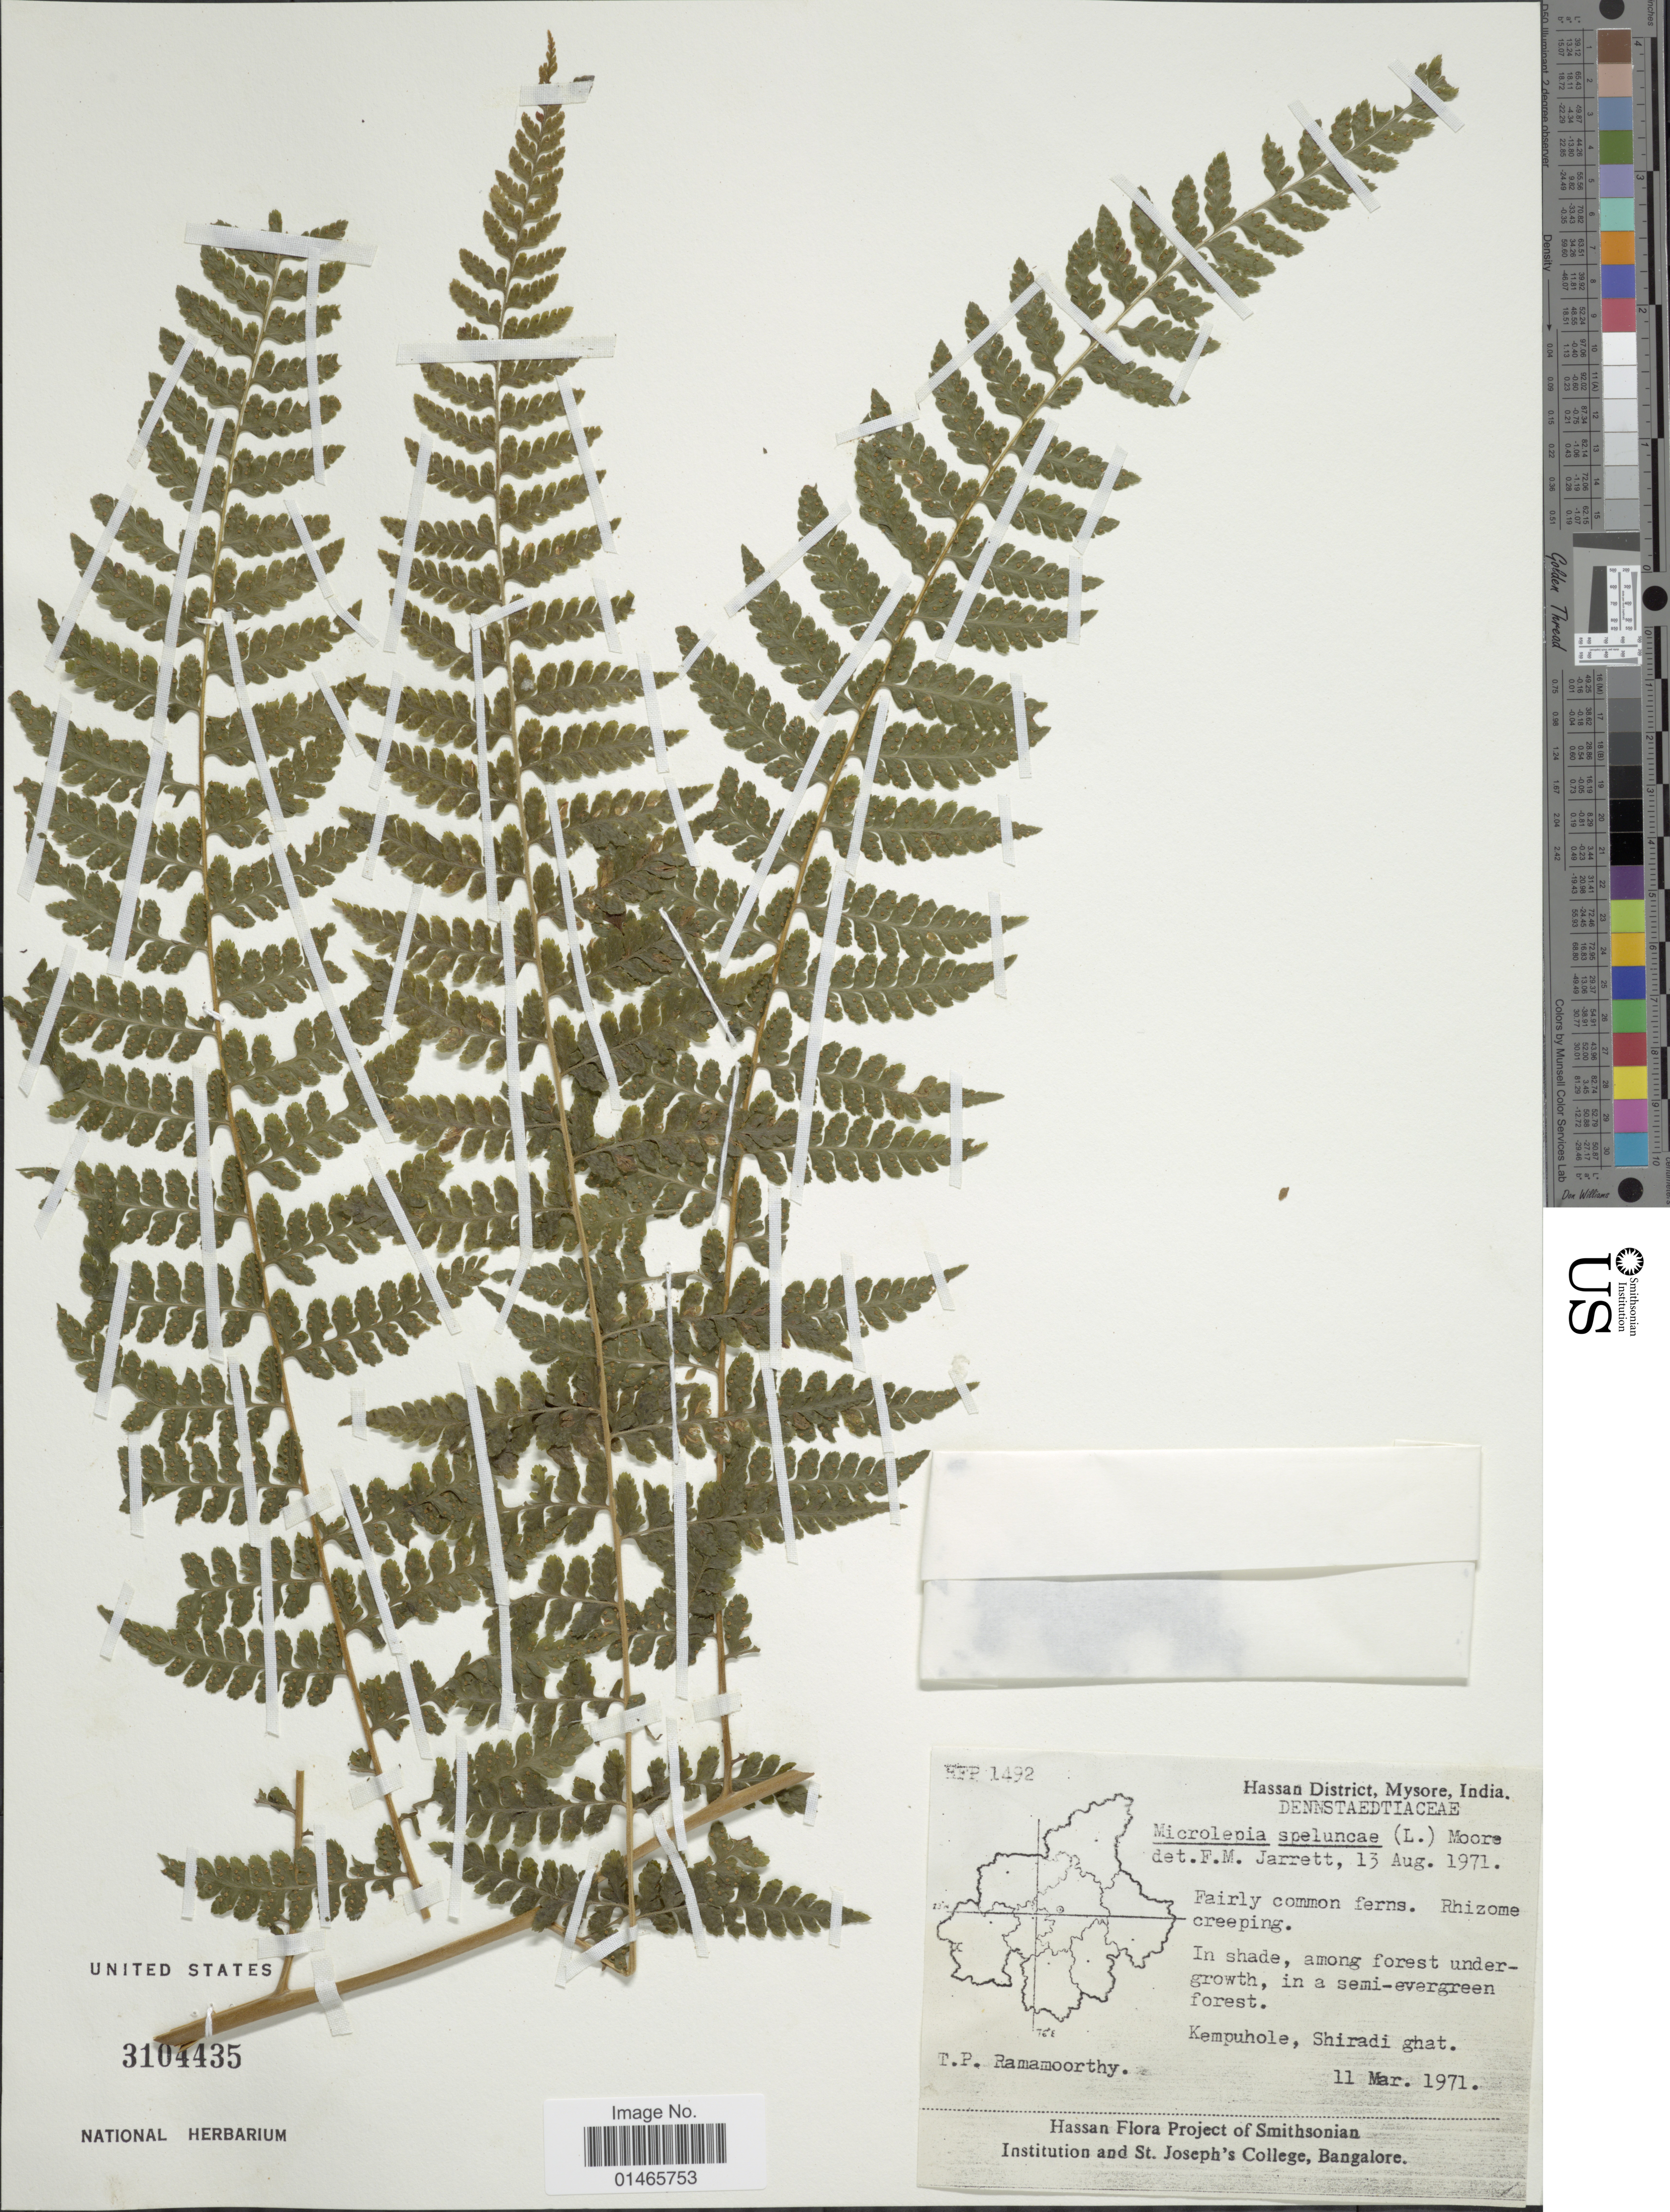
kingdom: Plantae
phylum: Tracheophyta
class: Polypodiopsida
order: Polypodiales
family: Dennstaedtiaceae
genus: Microlepia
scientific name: Microlepia speluncae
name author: (L.) T. Moore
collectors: T. P. Ramamoorthy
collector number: HFP1492*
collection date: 1971-03-11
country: India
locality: Hassan District, Mysore, Kempuhole, Shiradi Ghat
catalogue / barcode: US 3104435